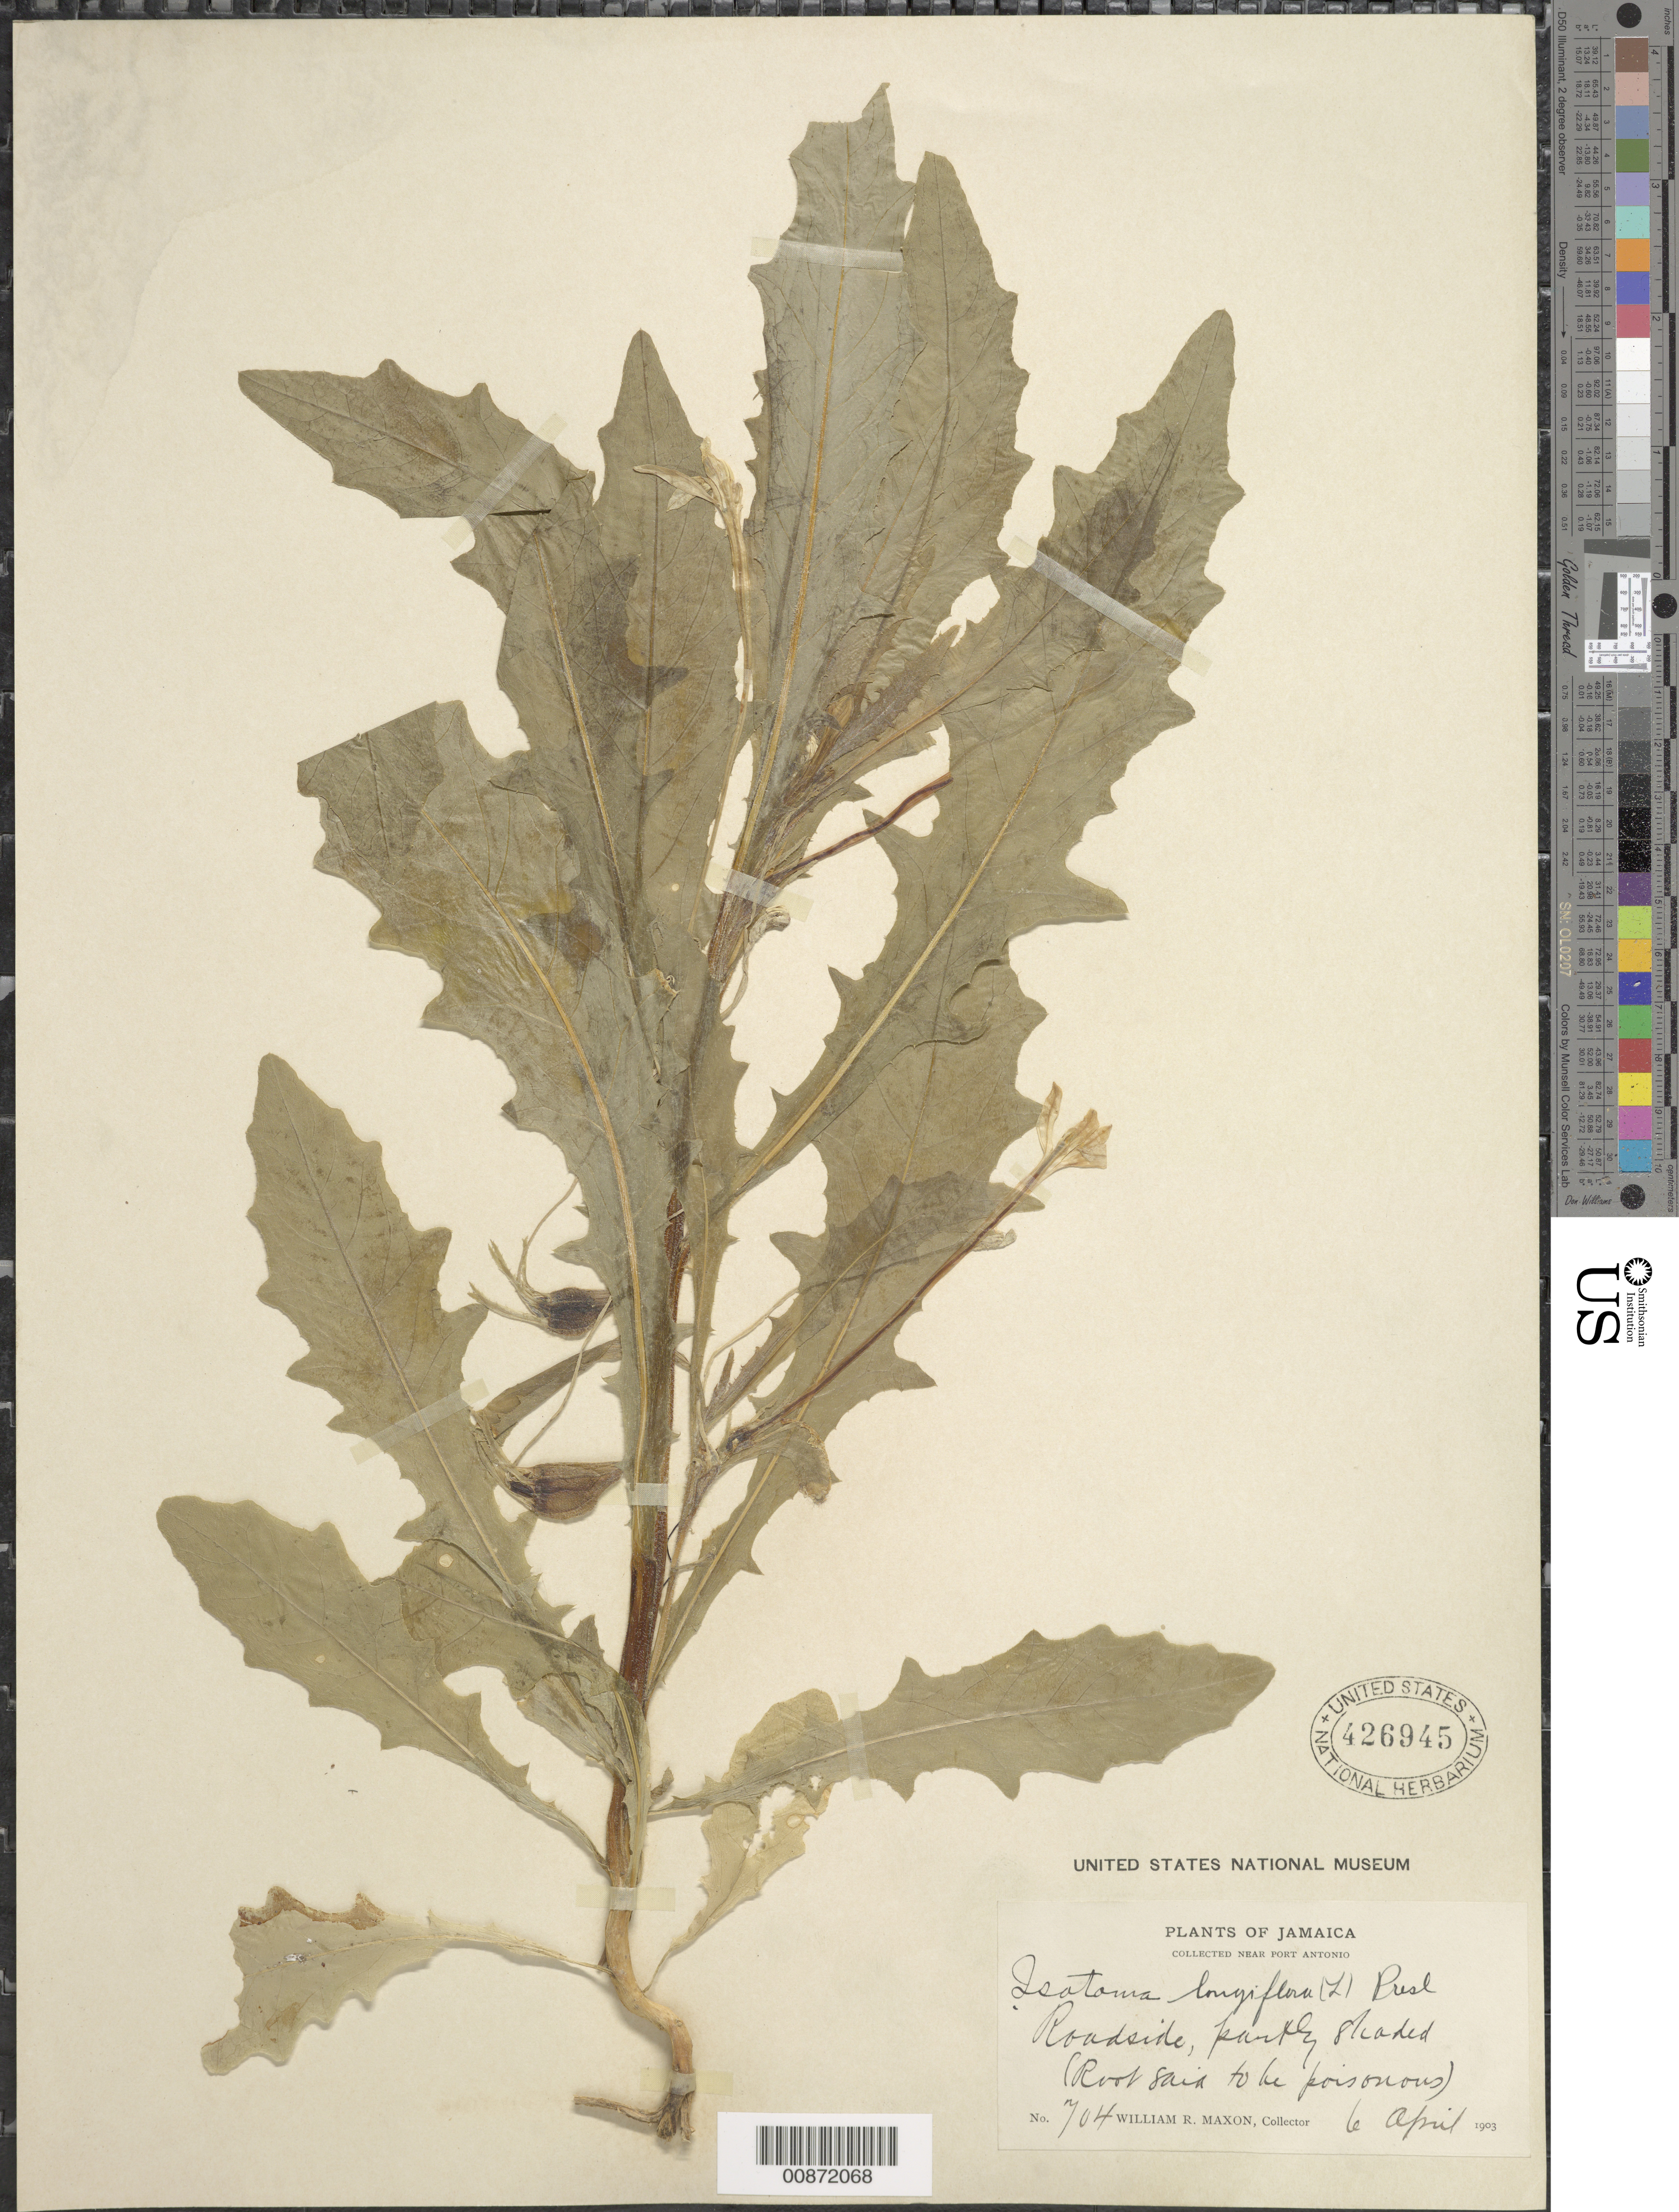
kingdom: Plantae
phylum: Tracheophyta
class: Magnoliopsida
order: Asterales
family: Campanulaceae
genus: Hippobroma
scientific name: Hippobroma longiflora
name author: (L.) G. Don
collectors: W. R. Maxon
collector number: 704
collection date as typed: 06 Apr 1903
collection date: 1903-04-06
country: Jamaica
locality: Near Port Antonio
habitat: Roadside, partly shaded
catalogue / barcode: US 426945